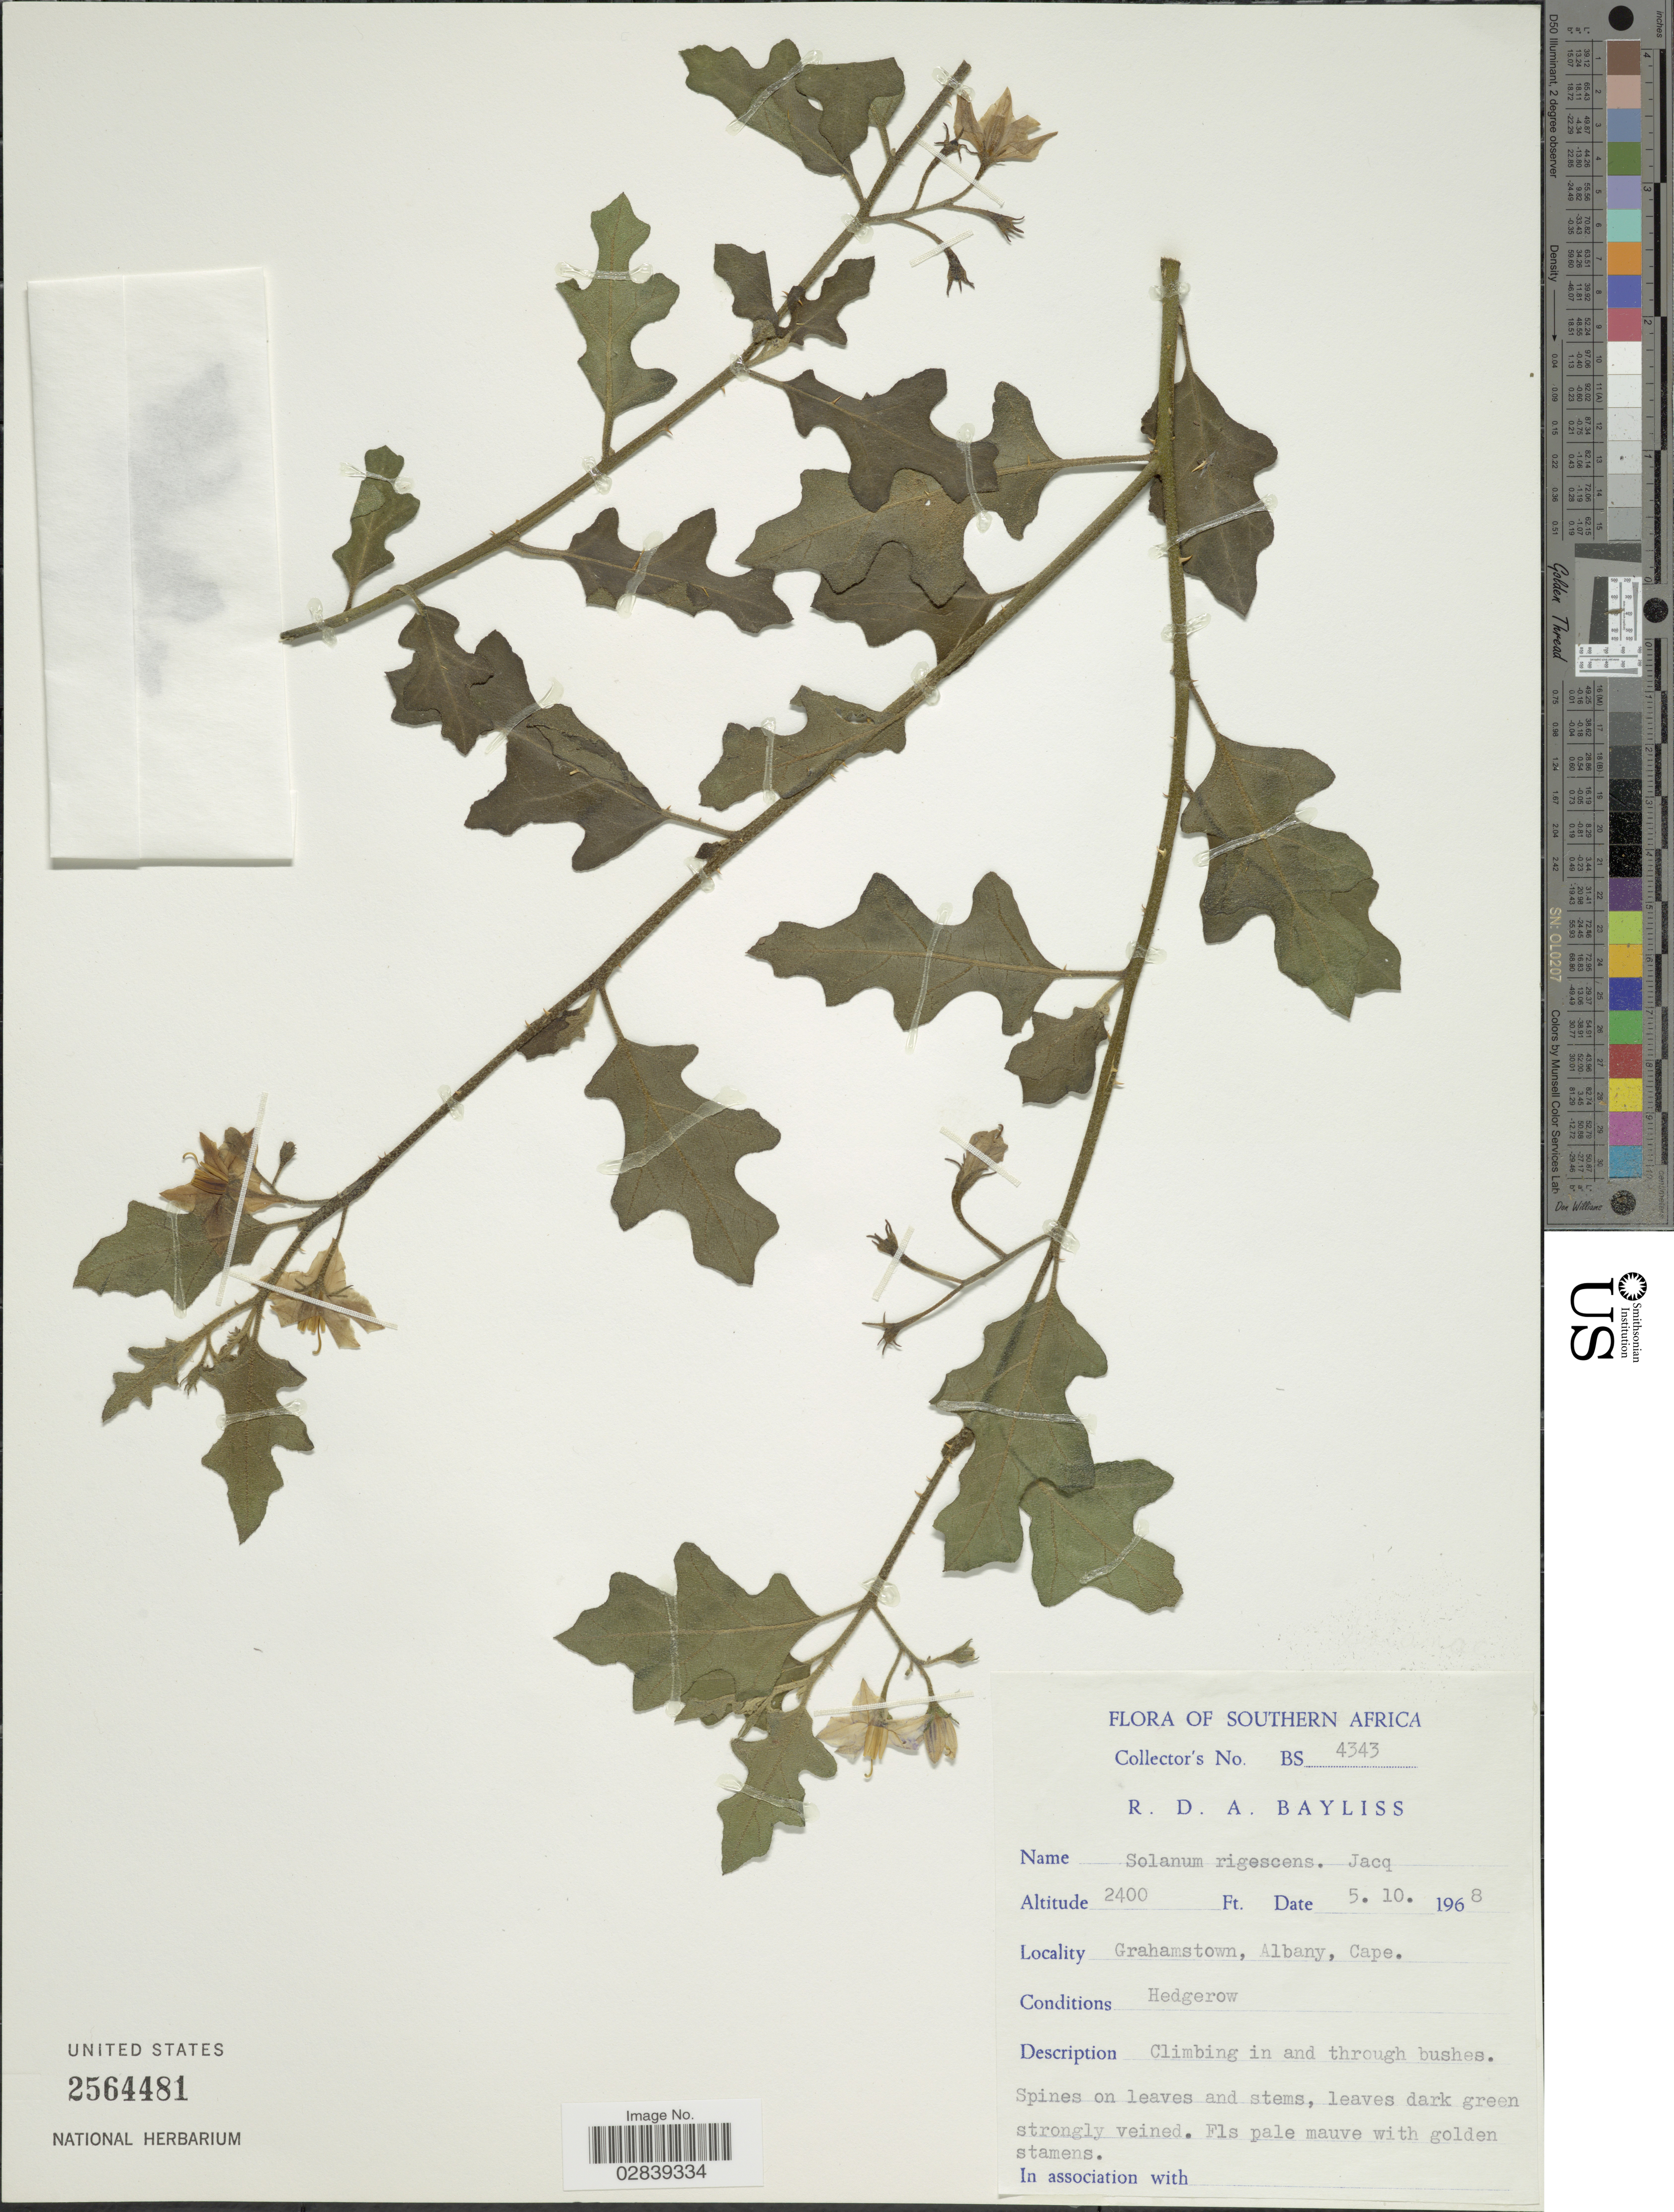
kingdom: Plantae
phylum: Tracheophyta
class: Magnoliopsida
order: Solanales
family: Solanaceae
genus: Solanum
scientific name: Solanum rigescens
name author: Jacq.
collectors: R. Bayliss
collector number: BS4343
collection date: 1968-10-05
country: South Africa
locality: Southern Africa, Grahamstown, Albany, Cape.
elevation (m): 732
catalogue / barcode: US 2564481